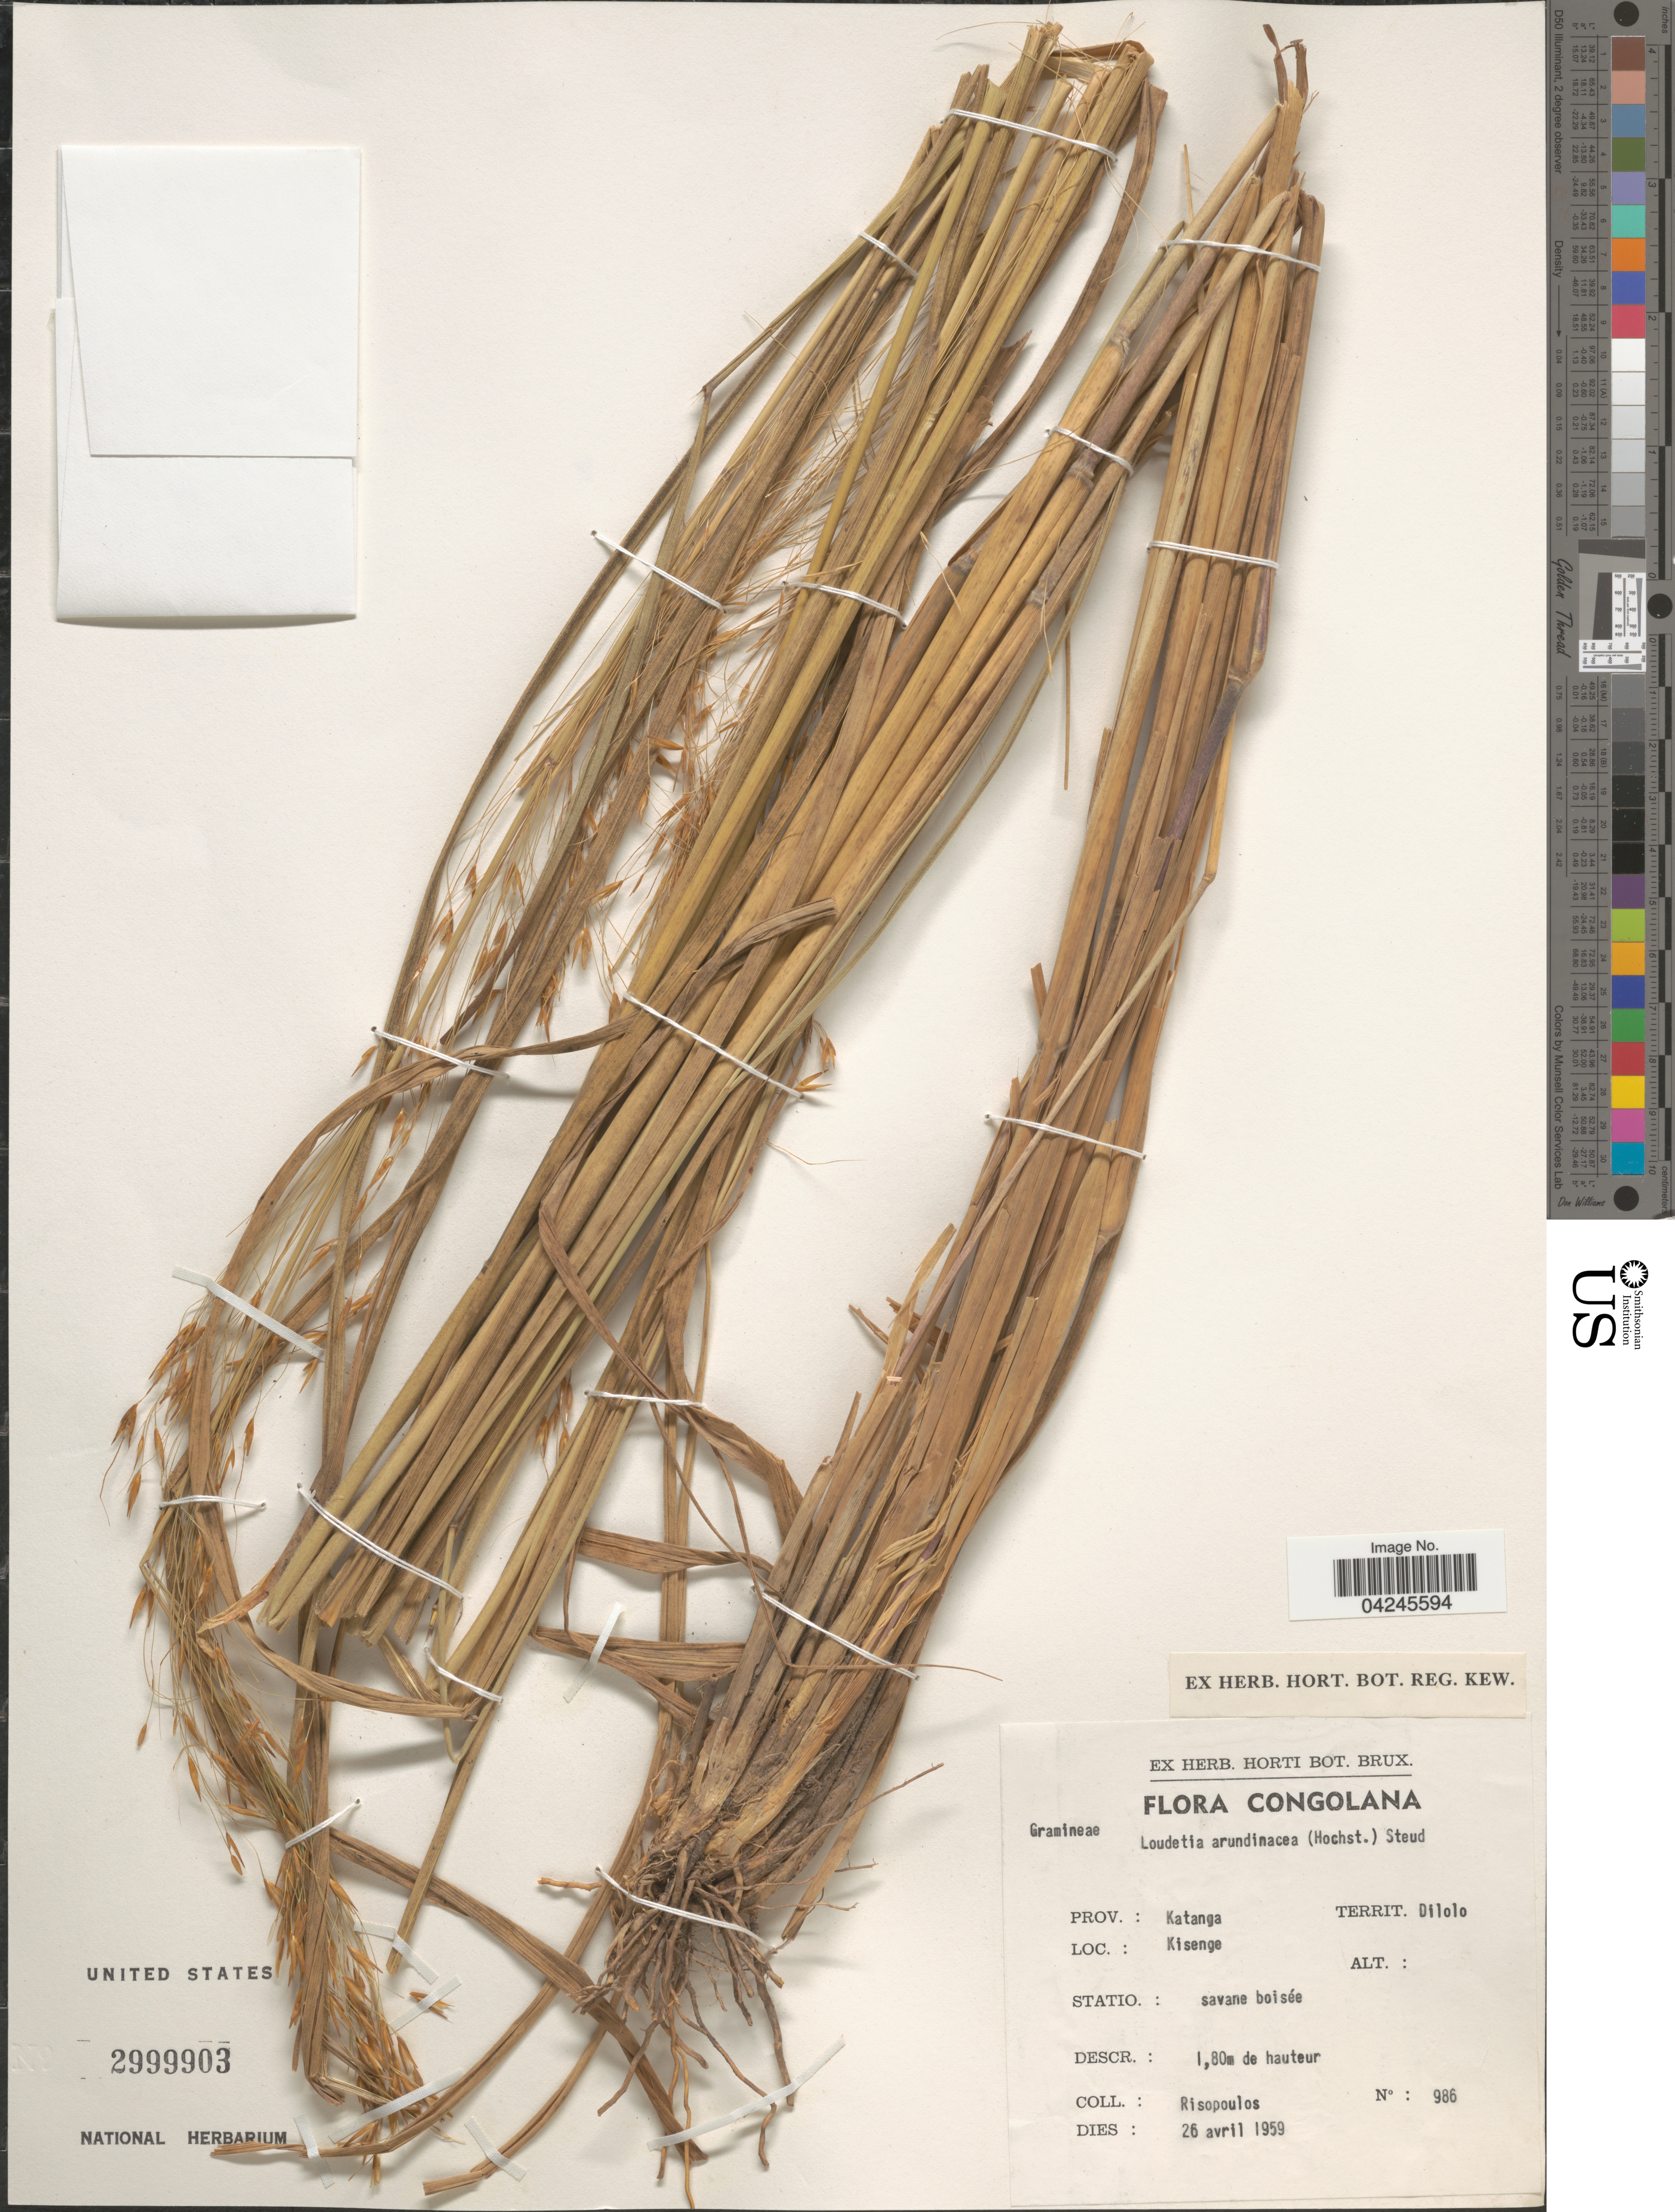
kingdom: Plantae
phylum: Tracheophyta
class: Liliopsida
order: Poales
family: Poaceae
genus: Loudetia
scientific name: Loudetia arundinacea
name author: (Hochst. ex A. Rich.) Steud.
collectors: Risopoulos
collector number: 986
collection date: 1959-04-26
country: Congo, Democratic Republic of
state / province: Lualaba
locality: Territ. Dilolo. Kisenge.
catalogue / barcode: US 2999903